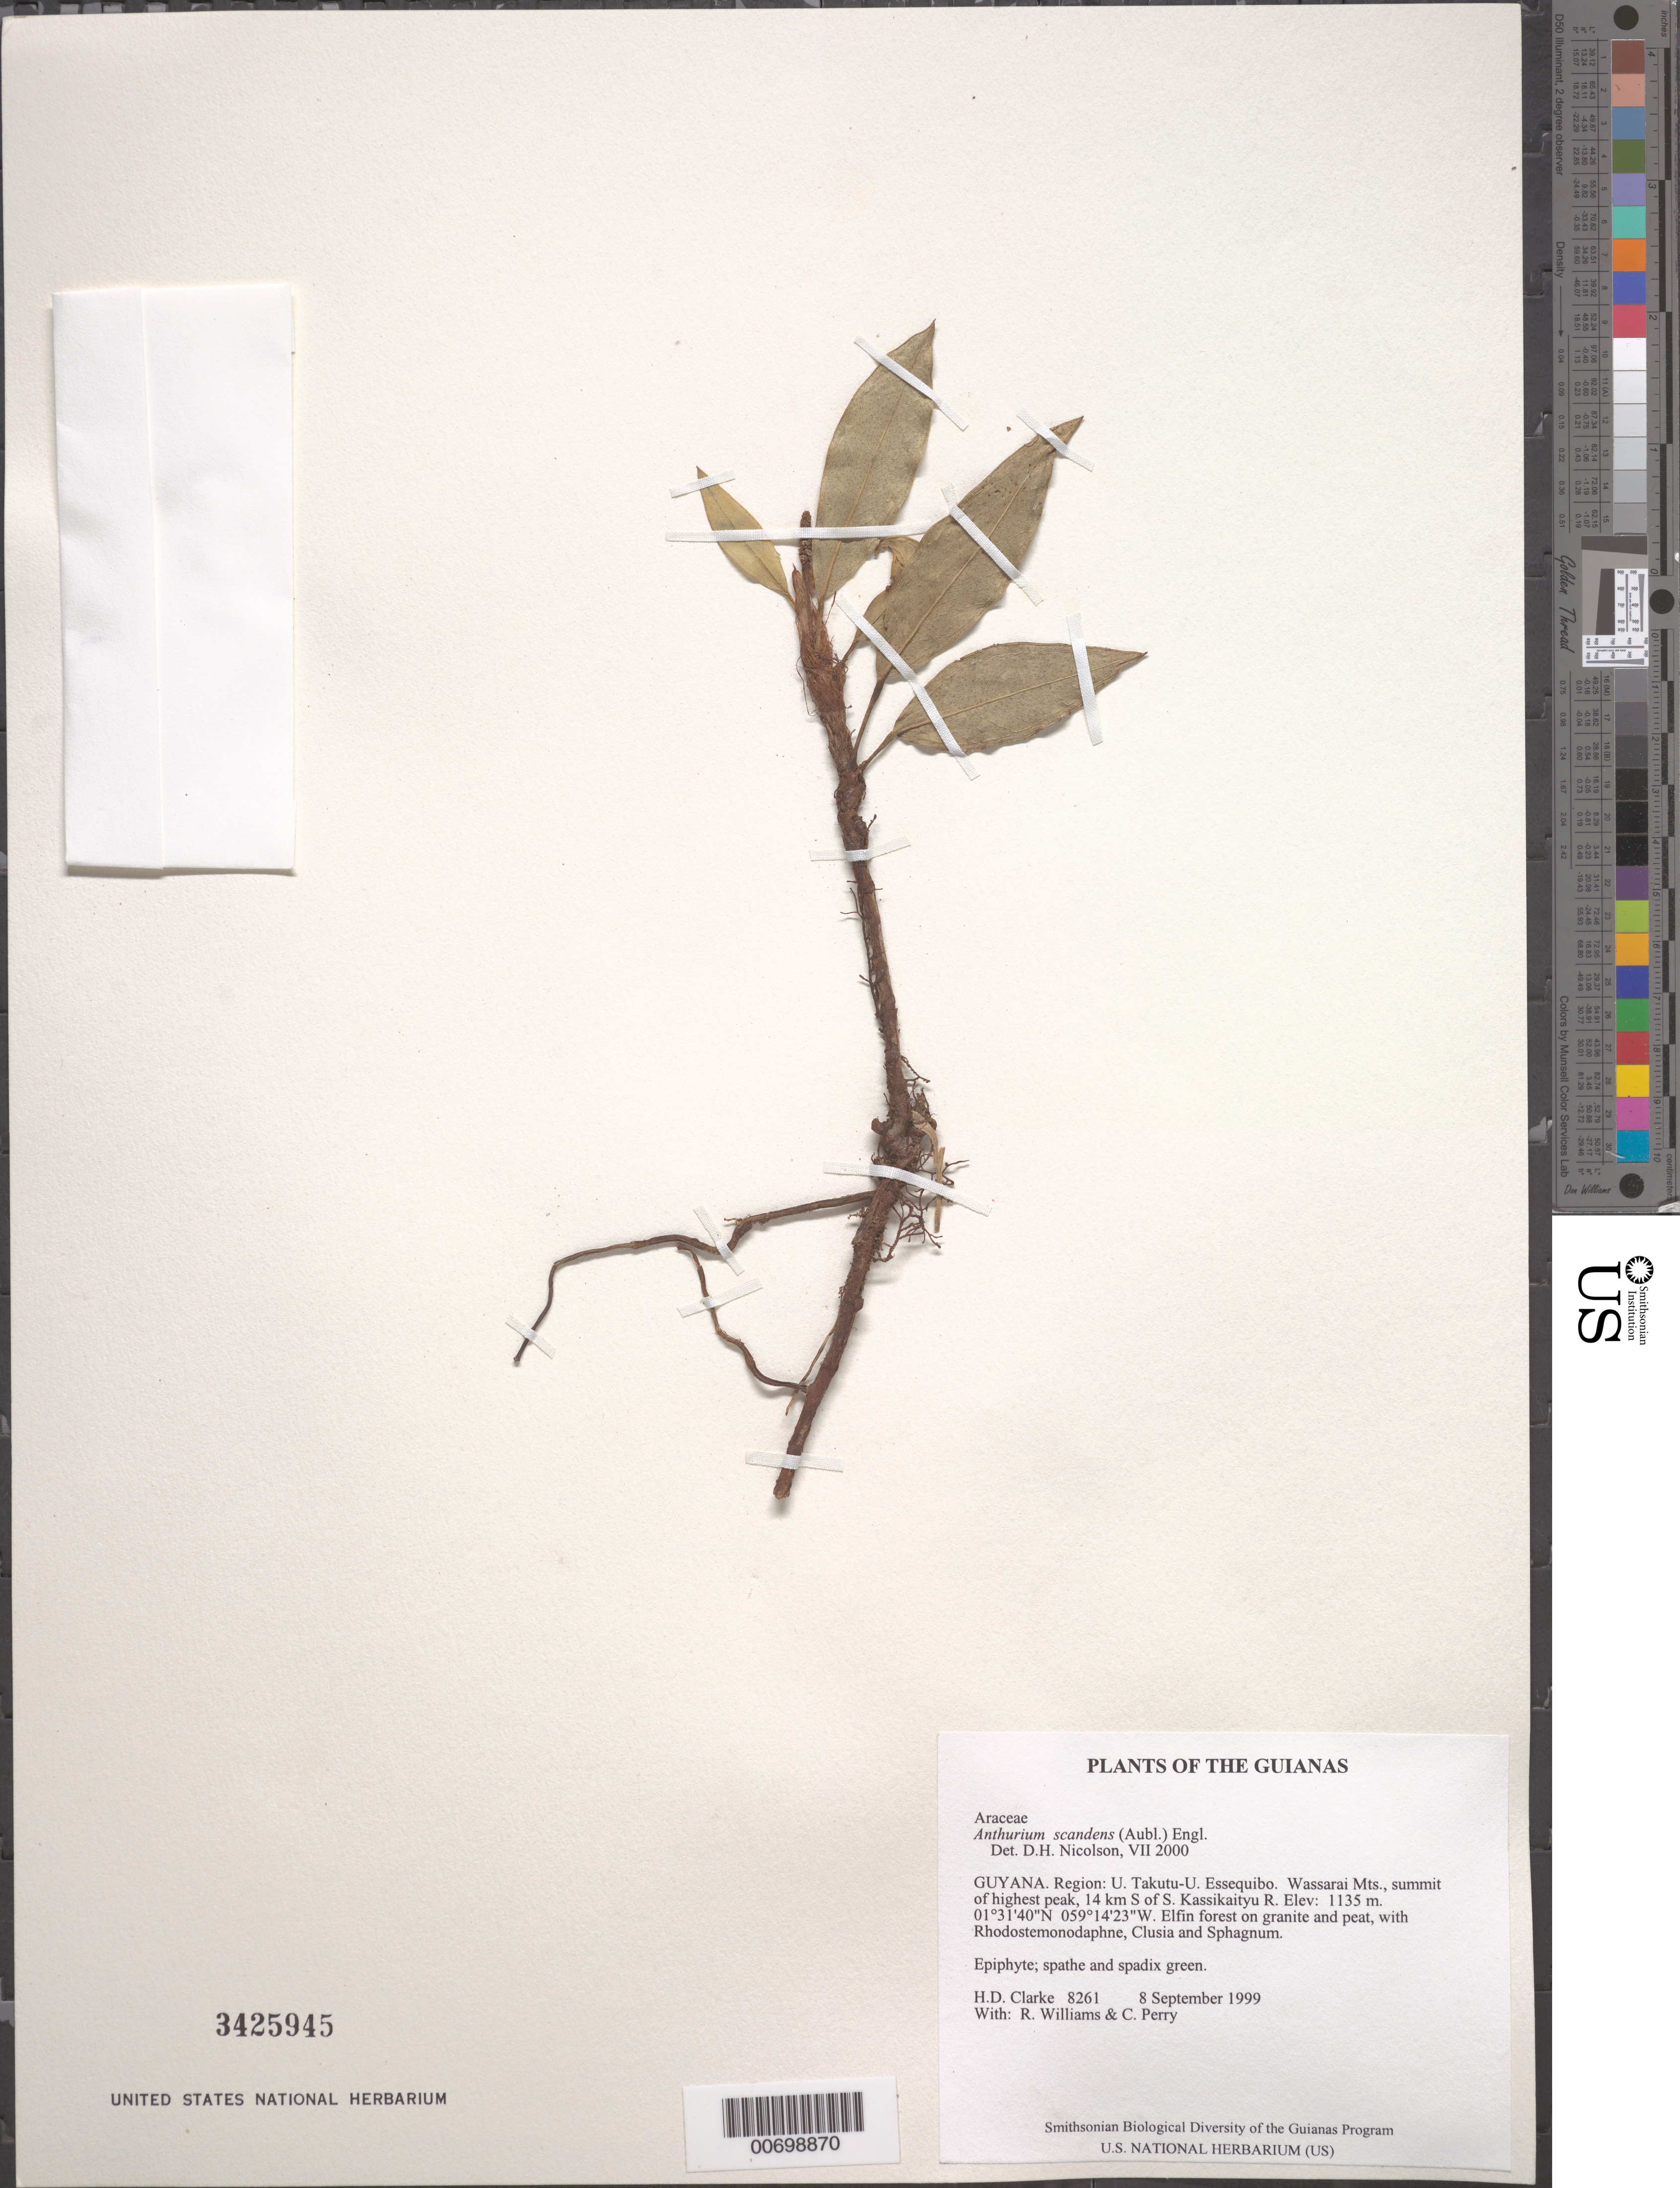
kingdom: Plantae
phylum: Tracheophyta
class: Liliopsida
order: Alismatales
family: Araceae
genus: Anthurium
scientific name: Anthurium scandens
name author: (Aubl.) Engl.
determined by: Nicolson, Dan H.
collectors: H. D. Clarke, R. Williams & C. Perry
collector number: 8261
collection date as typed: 8 September 1999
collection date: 1999-09-08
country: Guyana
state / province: U. Takutu-U. Essequibo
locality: Wassarai Mts., summit of highest peak, 14 km S of S. Kassikaityu R.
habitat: Elfin forest on granite and peat, with Rhodostemonodaphne, Clusia and Sphagnum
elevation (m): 1135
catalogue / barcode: US 3425945